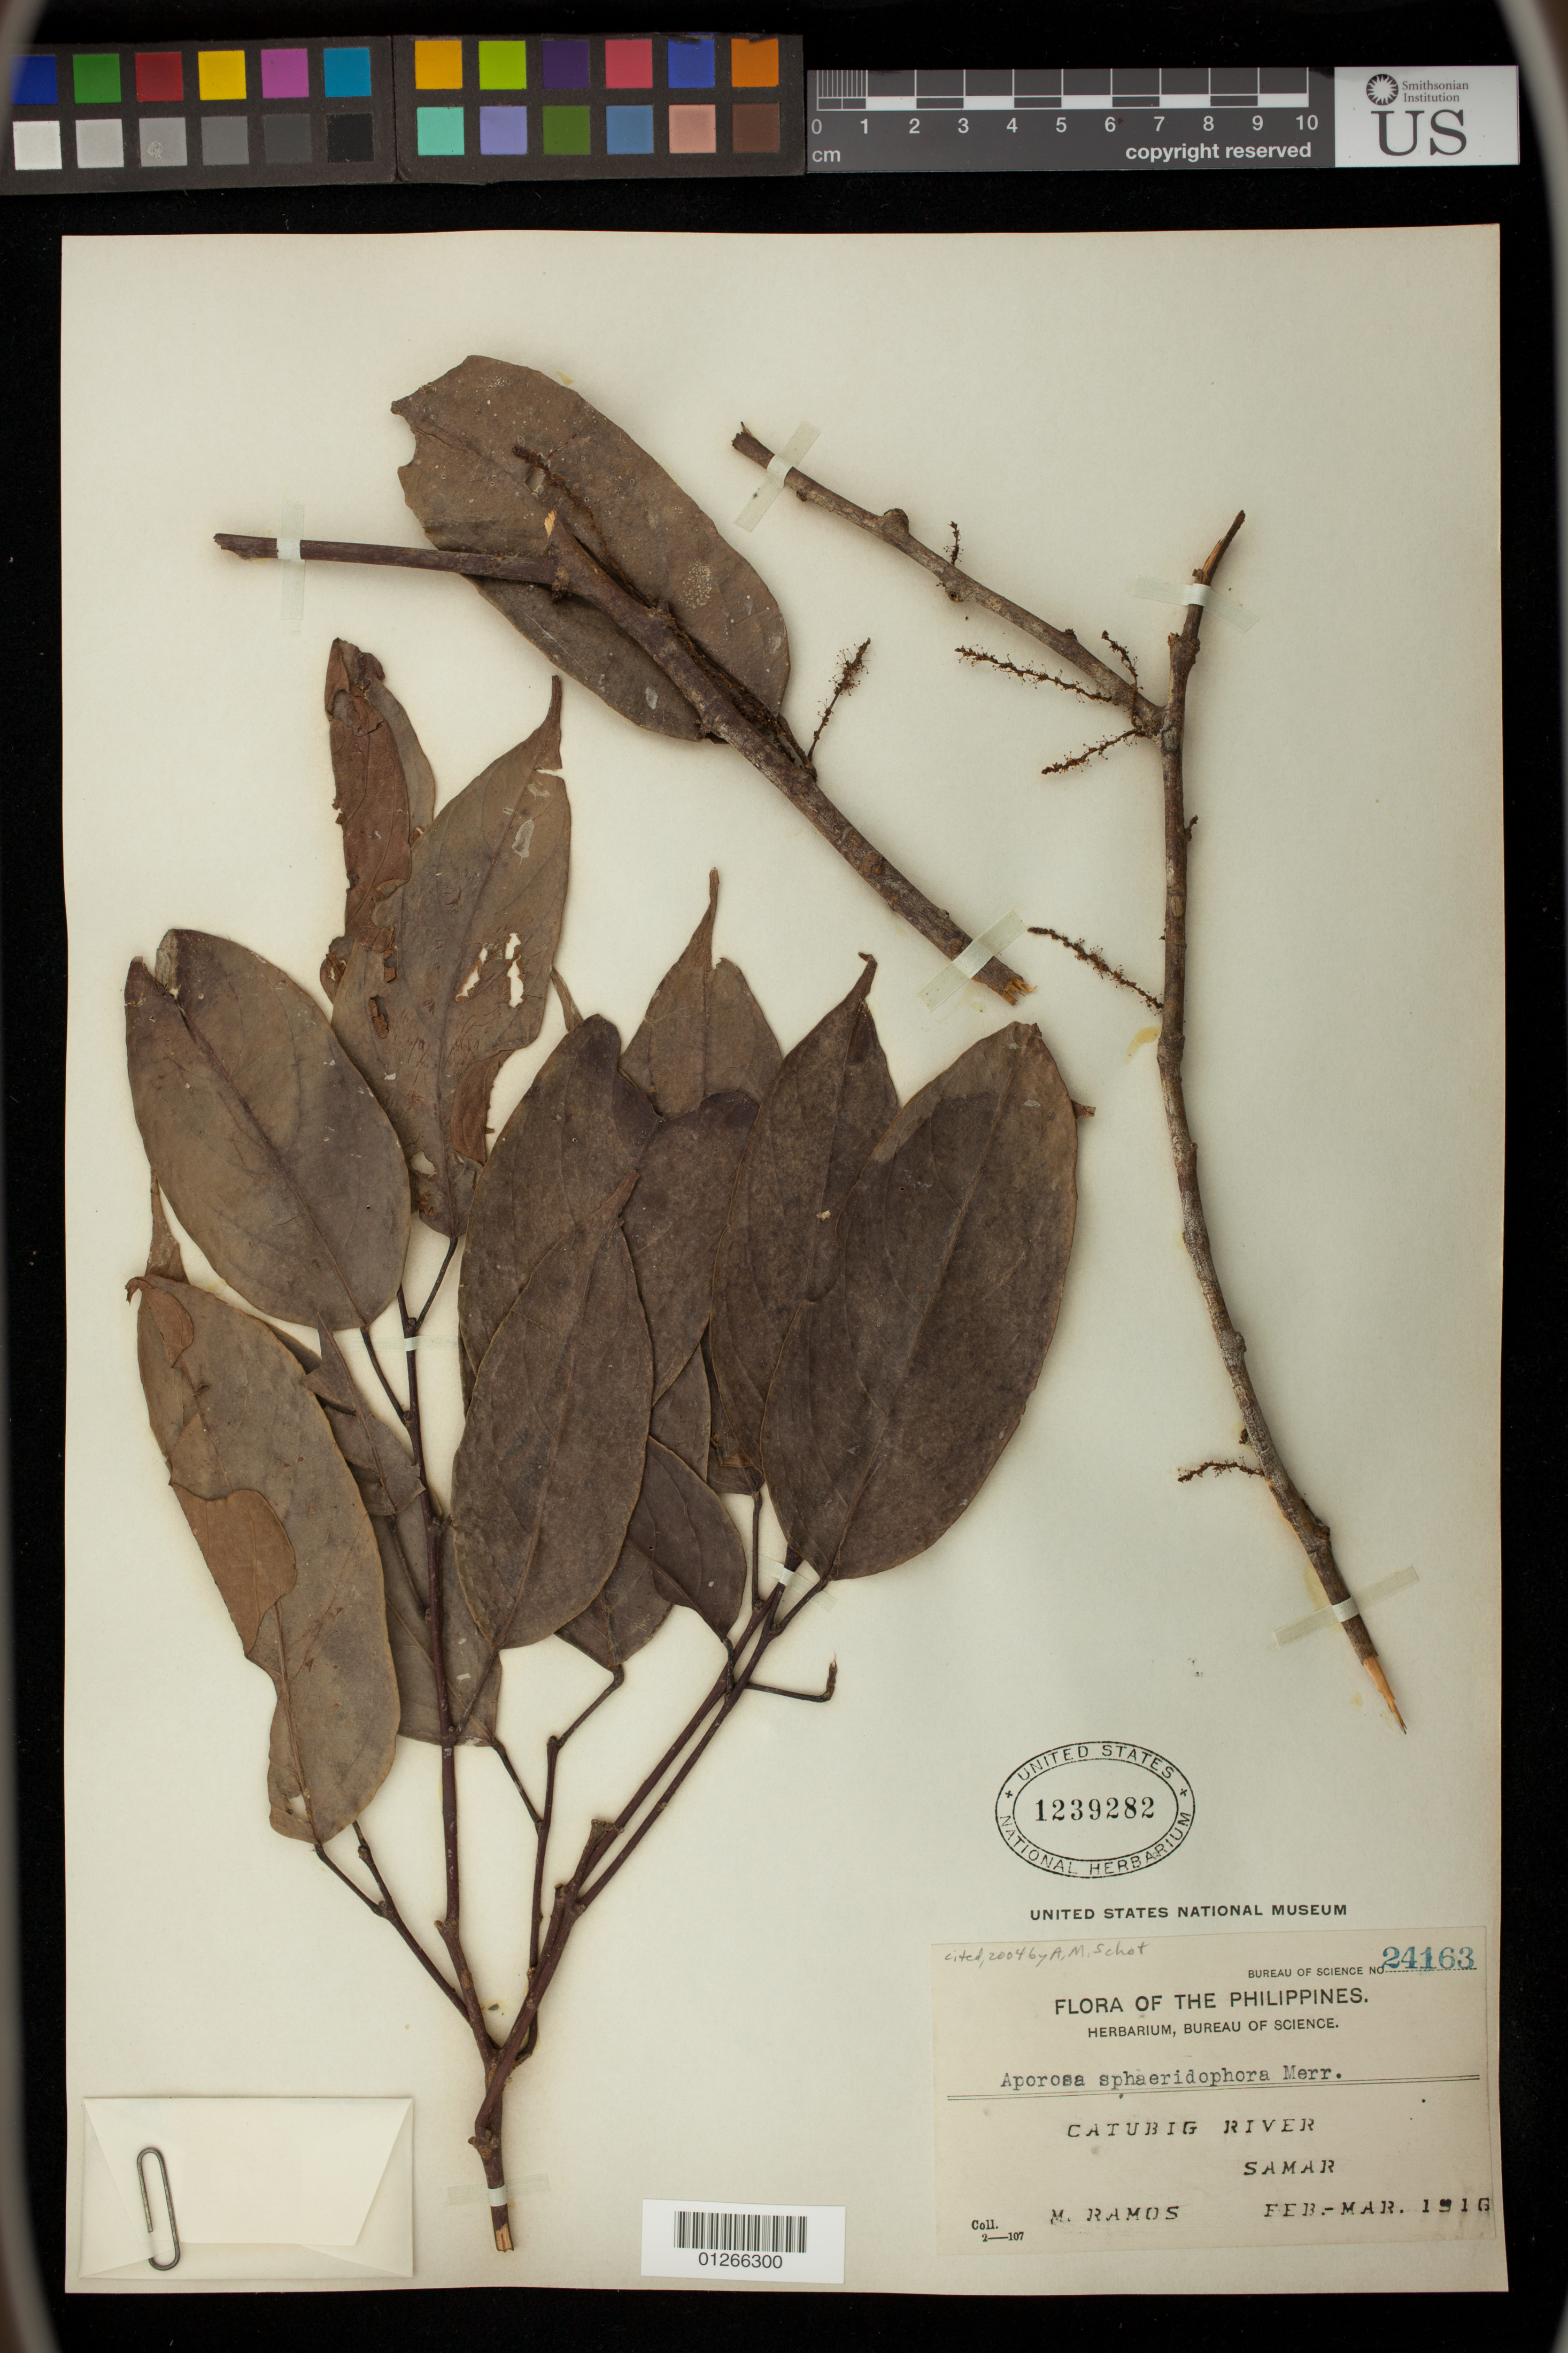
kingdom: Plantae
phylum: Tracheophyta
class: Magnoliopsida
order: Malpighiales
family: Phyllanthaceae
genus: Aporosa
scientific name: Aporosa sphaeridiophora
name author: Merr.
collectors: M. Ramos & M. Ramos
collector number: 24163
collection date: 1916-02/1916-03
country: Philippines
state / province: Eastern Visayas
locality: Catubig River, Samar